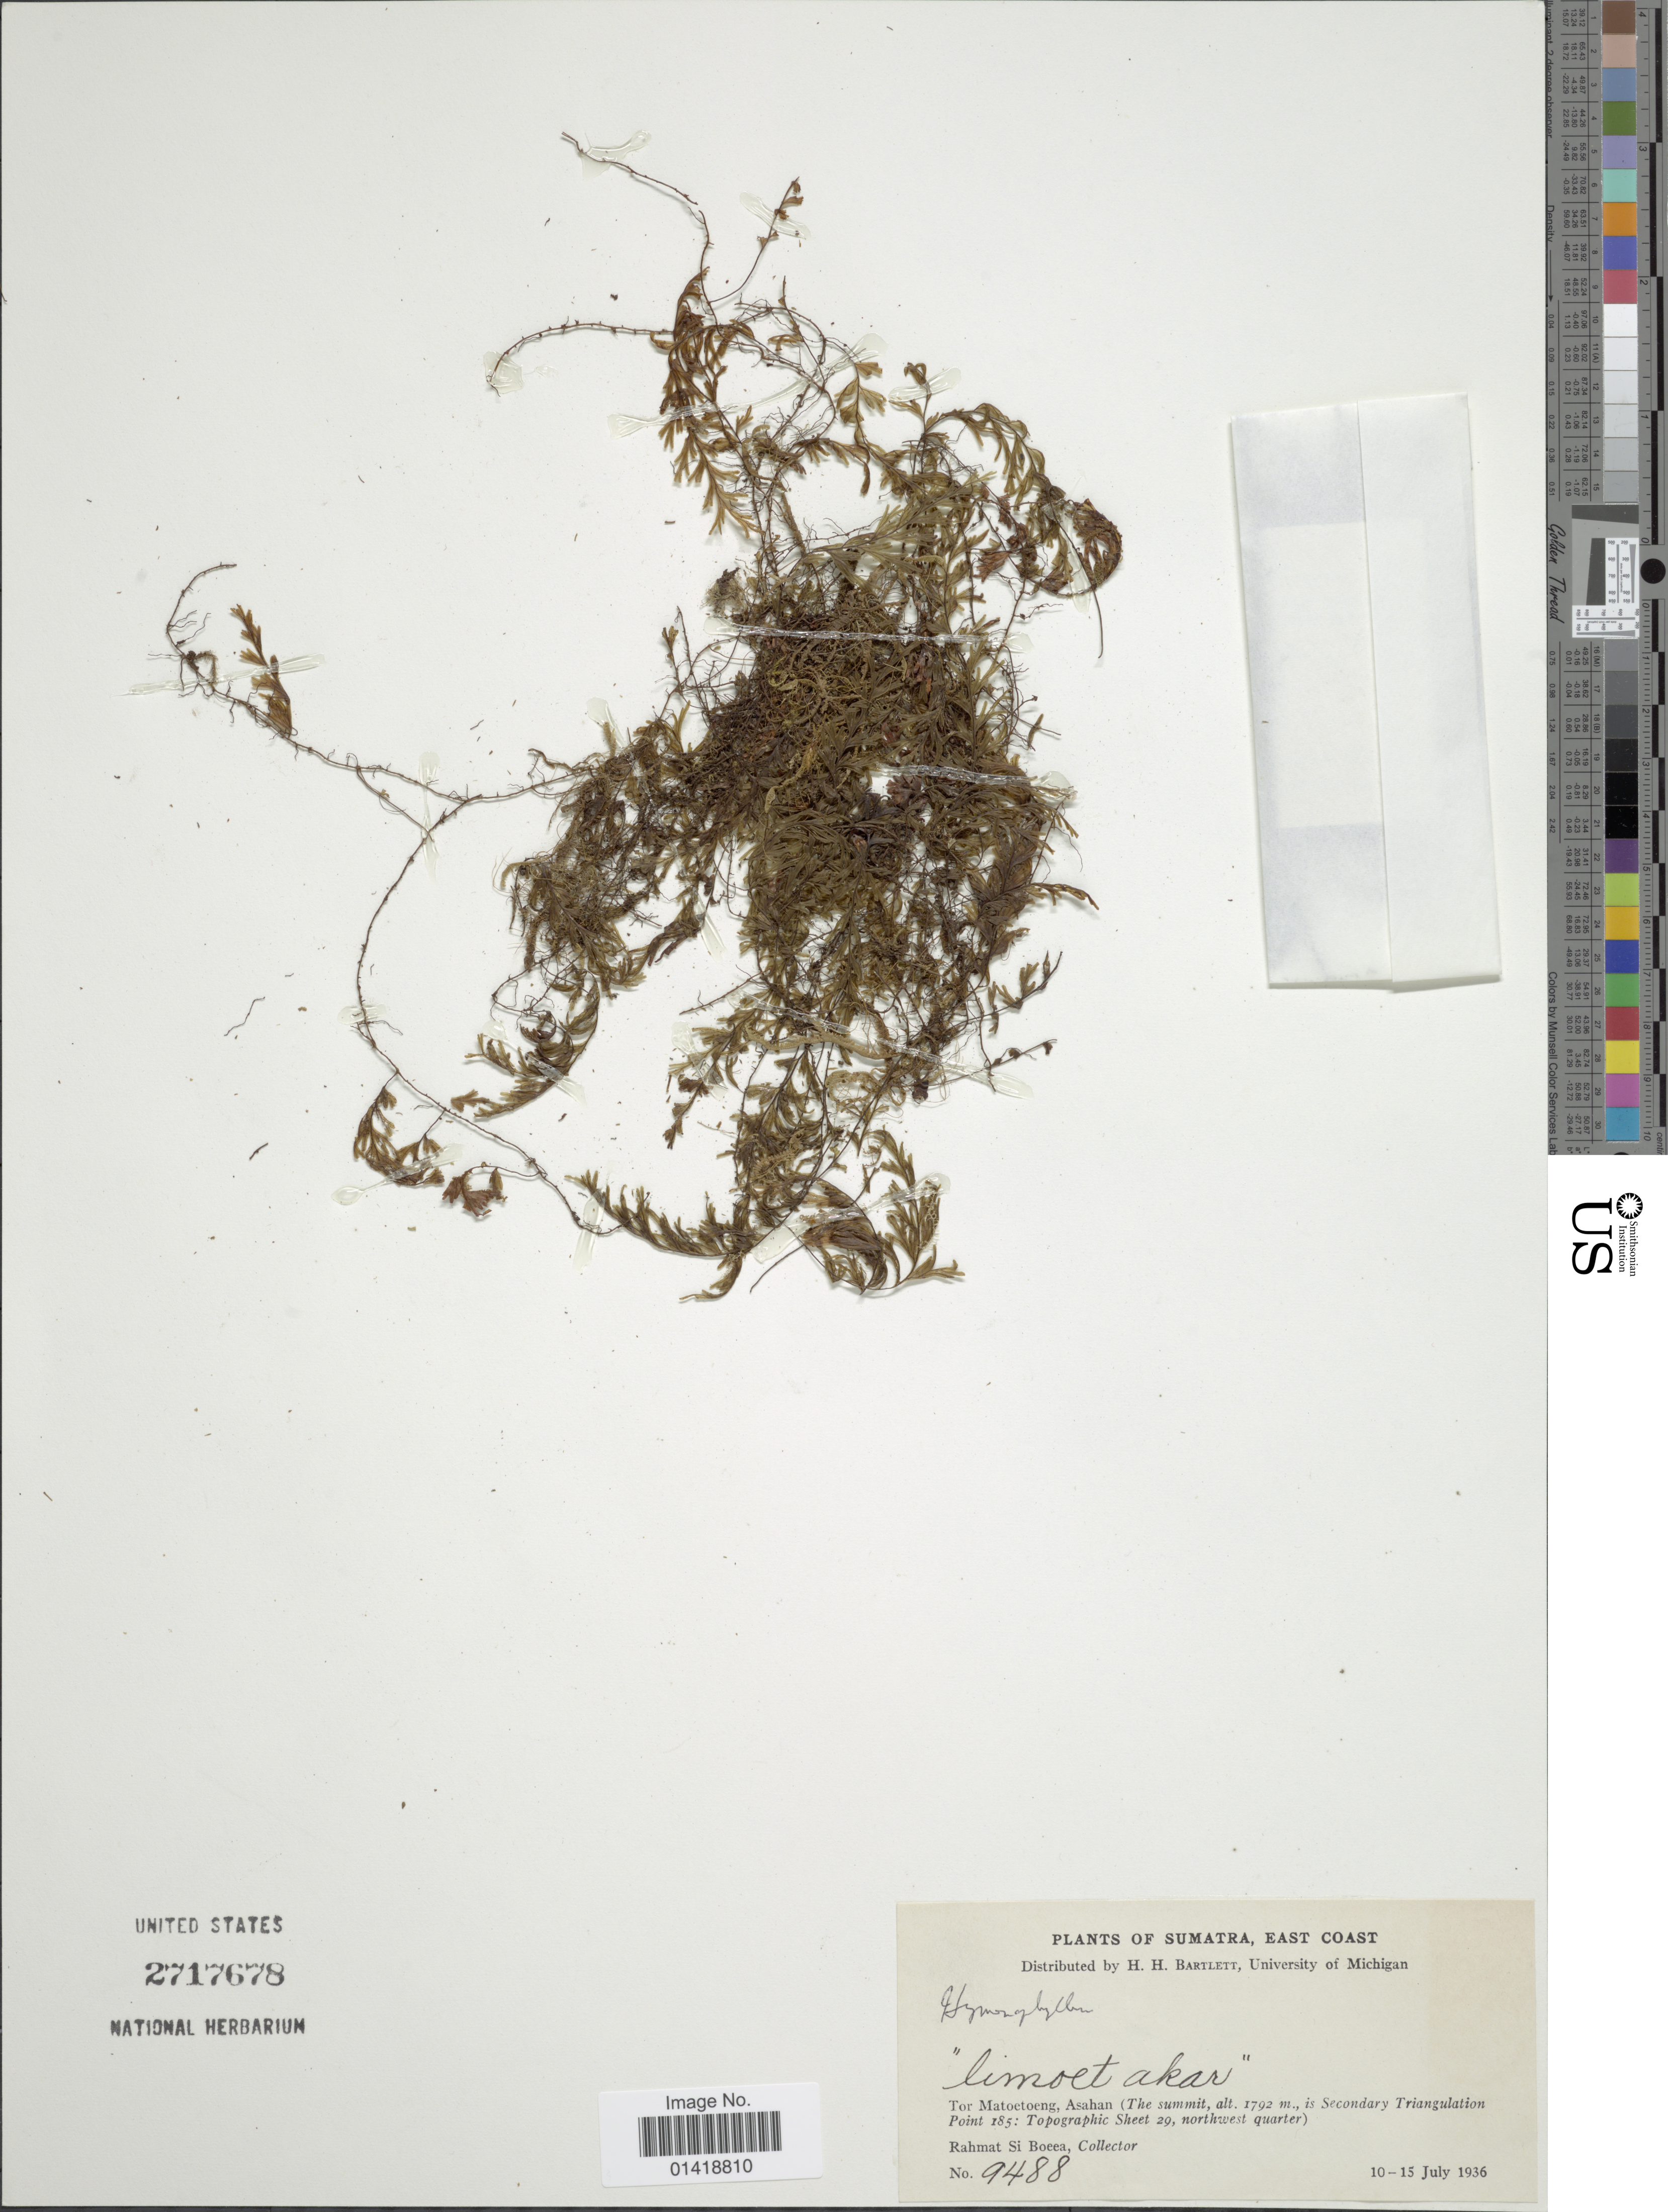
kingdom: Plantae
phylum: Tracheophyta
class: Polypodiopsida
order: Hymenophyllales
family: Hymenophyllaceae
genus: Hymenophyllum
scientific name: Hymenophyllum sp.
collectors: Rahmat Si Boeea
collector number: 9488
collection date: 1936-07-10/1936-07-15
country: Indonesia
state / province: Sumatra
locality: Sumatra, East Coast. Tor Matoetoeng Asahan (The Summit, is Secondary Triangulation Point 185)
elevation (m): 1792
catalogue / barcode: US 2717678